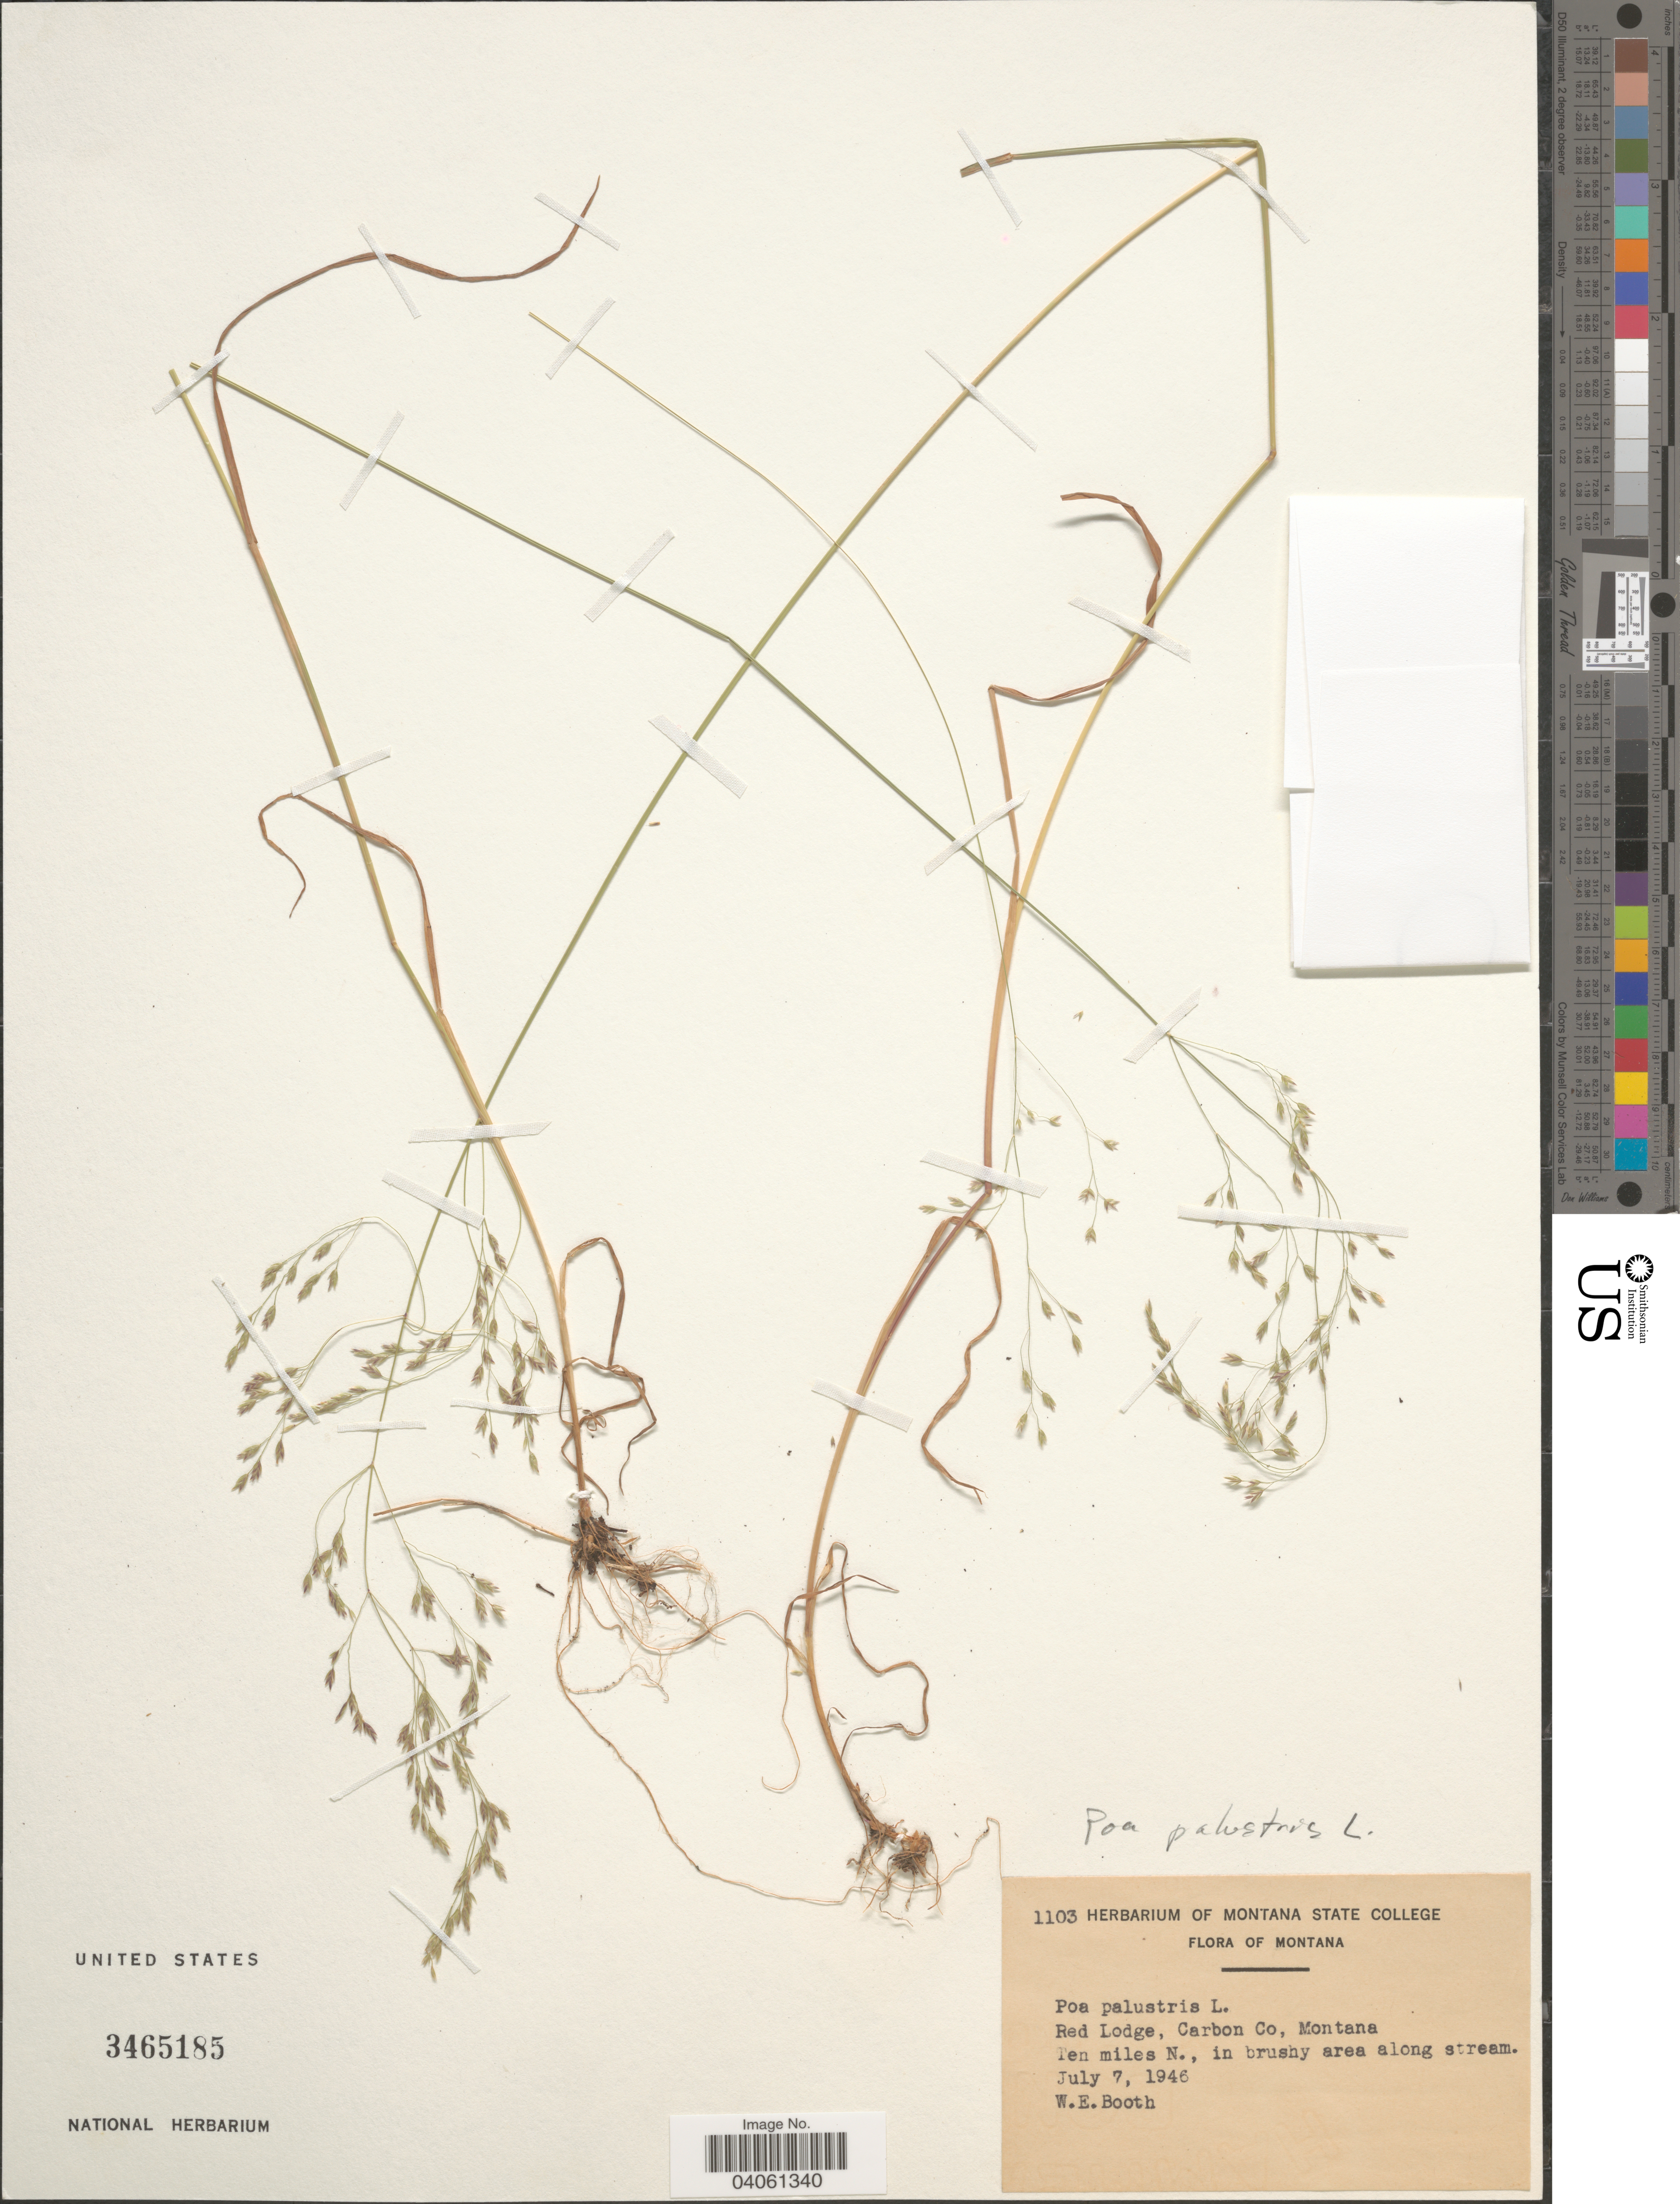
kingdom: Plantae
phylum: Tracheophyta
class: Liliopsida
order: Poales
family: Poaceae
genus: Poa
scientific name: Poa palustris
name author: L.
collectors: W. Booth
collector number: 1103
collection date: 1946-07-07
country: United States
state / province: Montana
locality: Red Lodge, Carbon Co. Ten miles N., in brushy area along stream.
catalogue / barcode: US 3465185